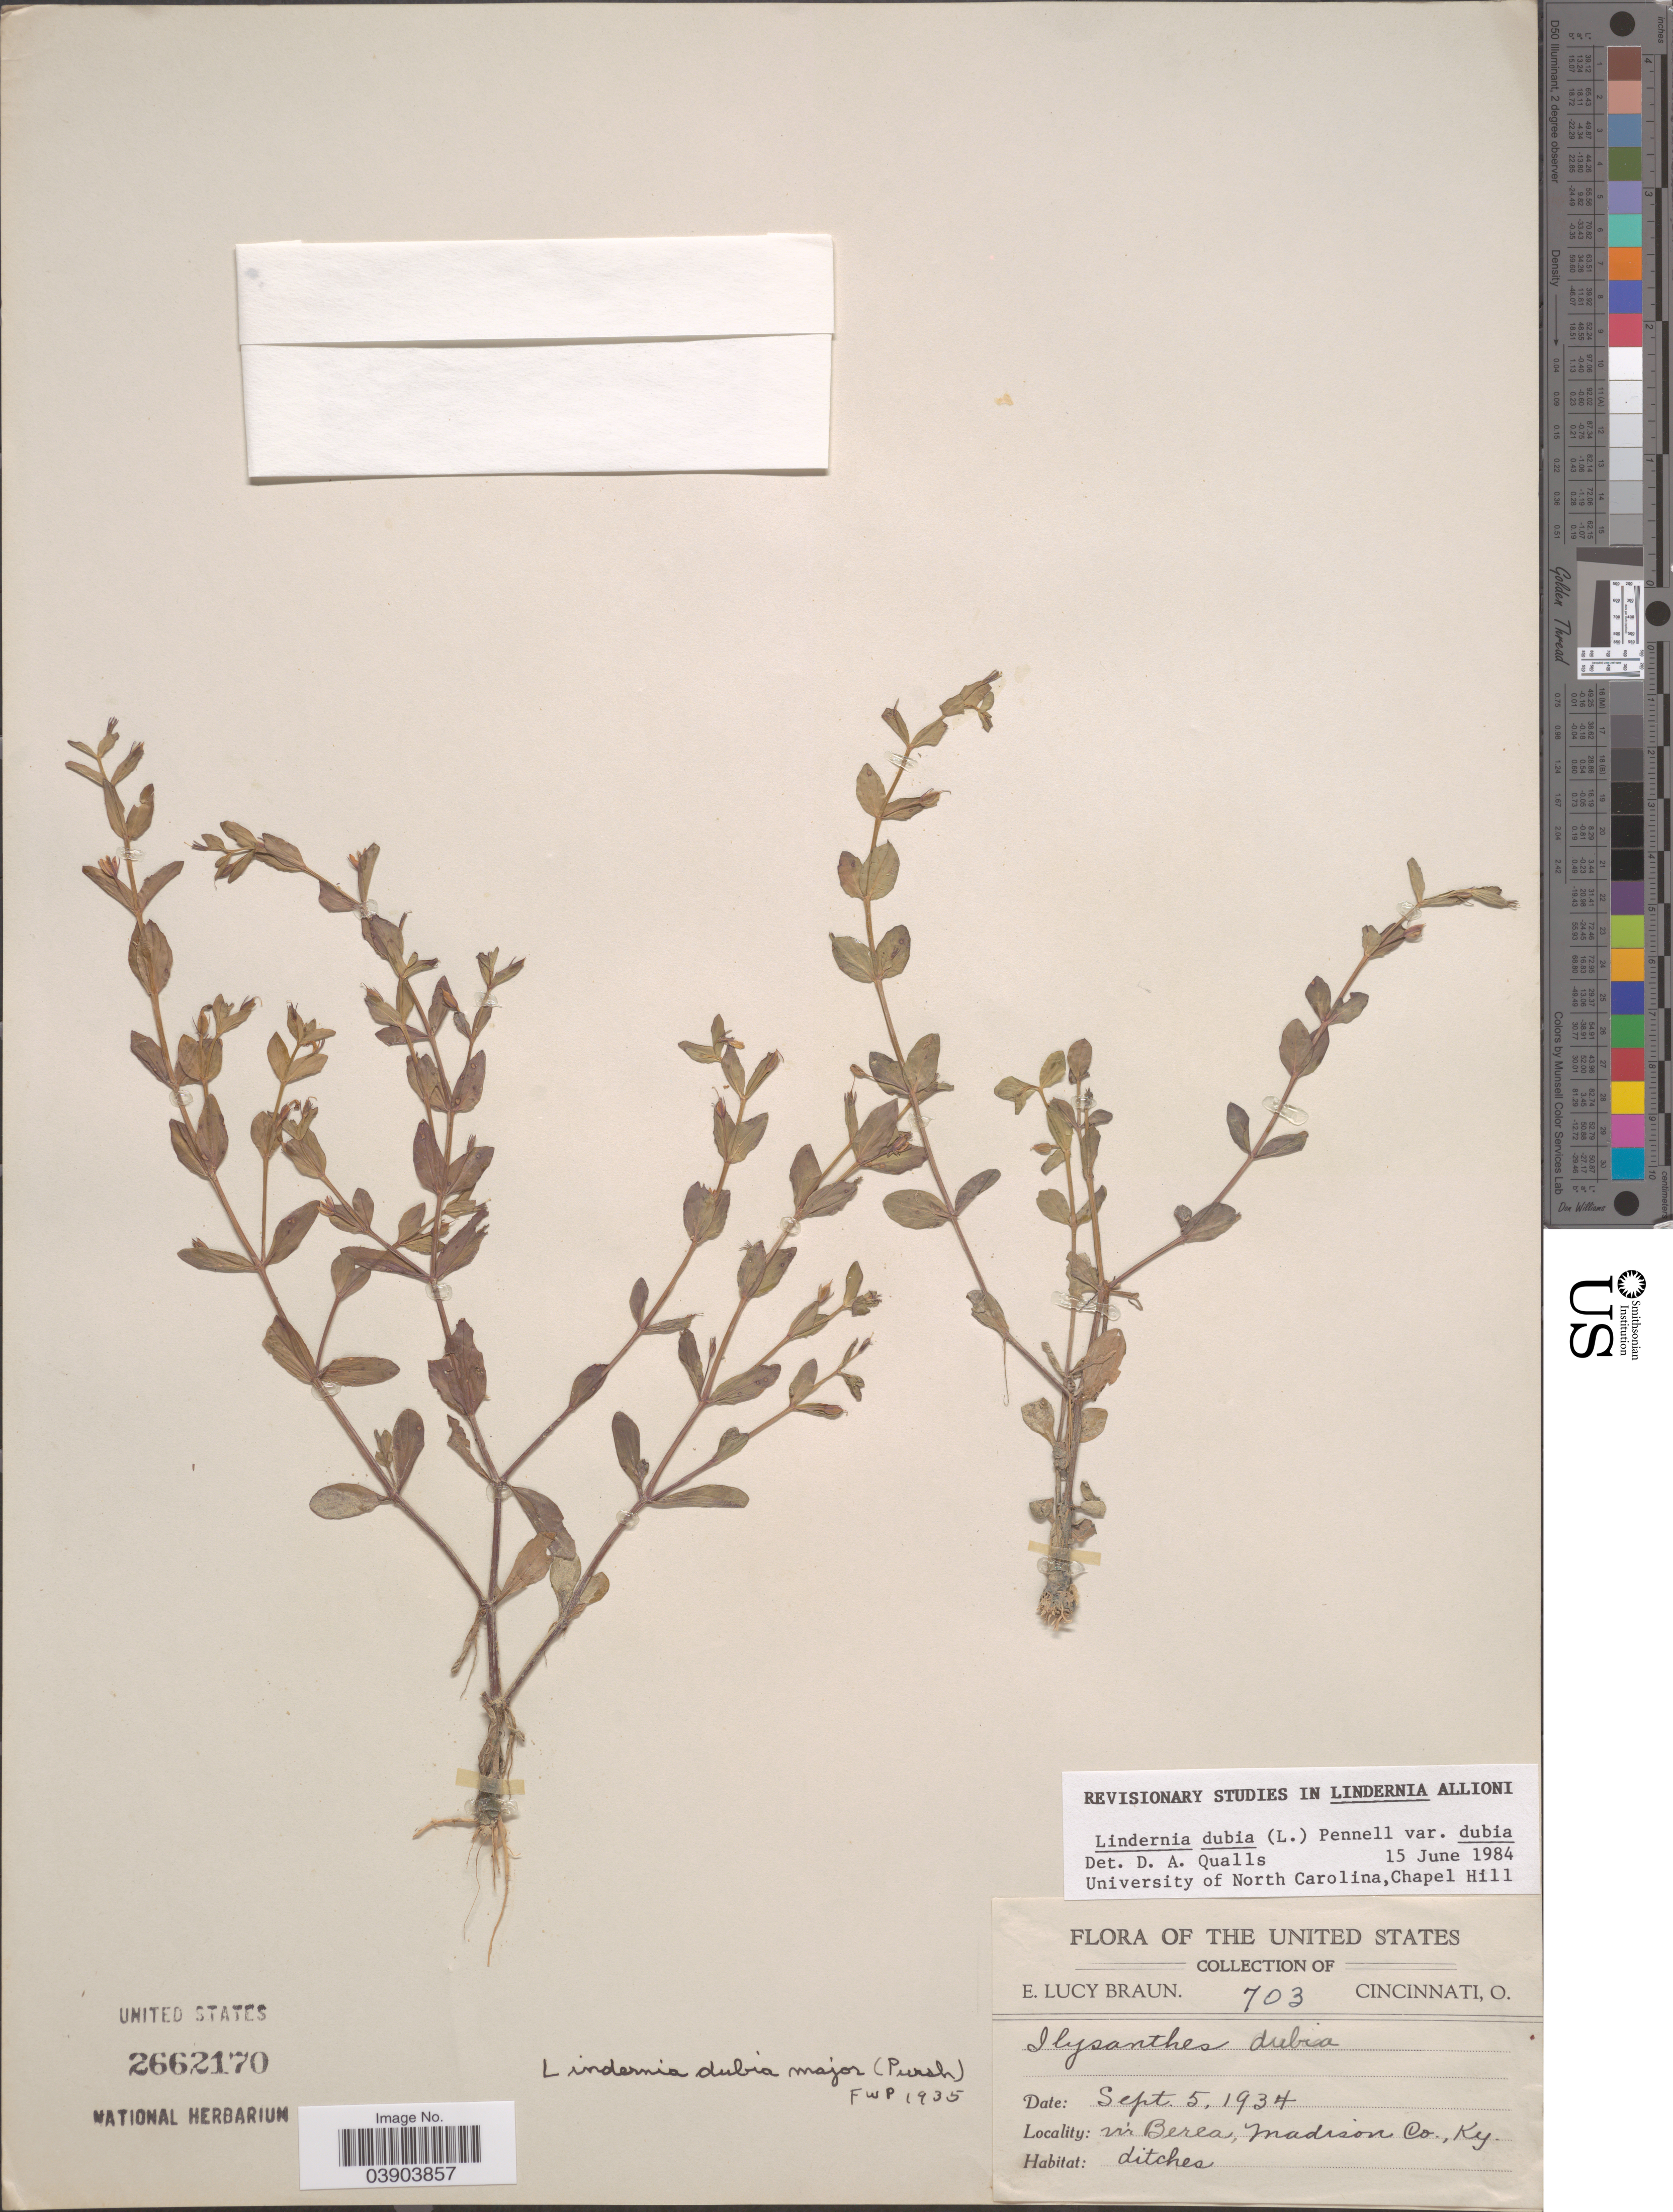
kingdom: Plantae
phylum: Tracheophyta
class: Magnoliopsida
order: Lamiales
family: Linderniaceae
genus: Lindernia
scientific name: Lindernia dubia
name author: (L.) Pennell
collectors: E. L. Braun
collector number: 703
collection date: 1934-09-05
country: United States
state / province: Kentucky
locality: In Berla, Madison Co.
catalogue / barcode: US 2662170